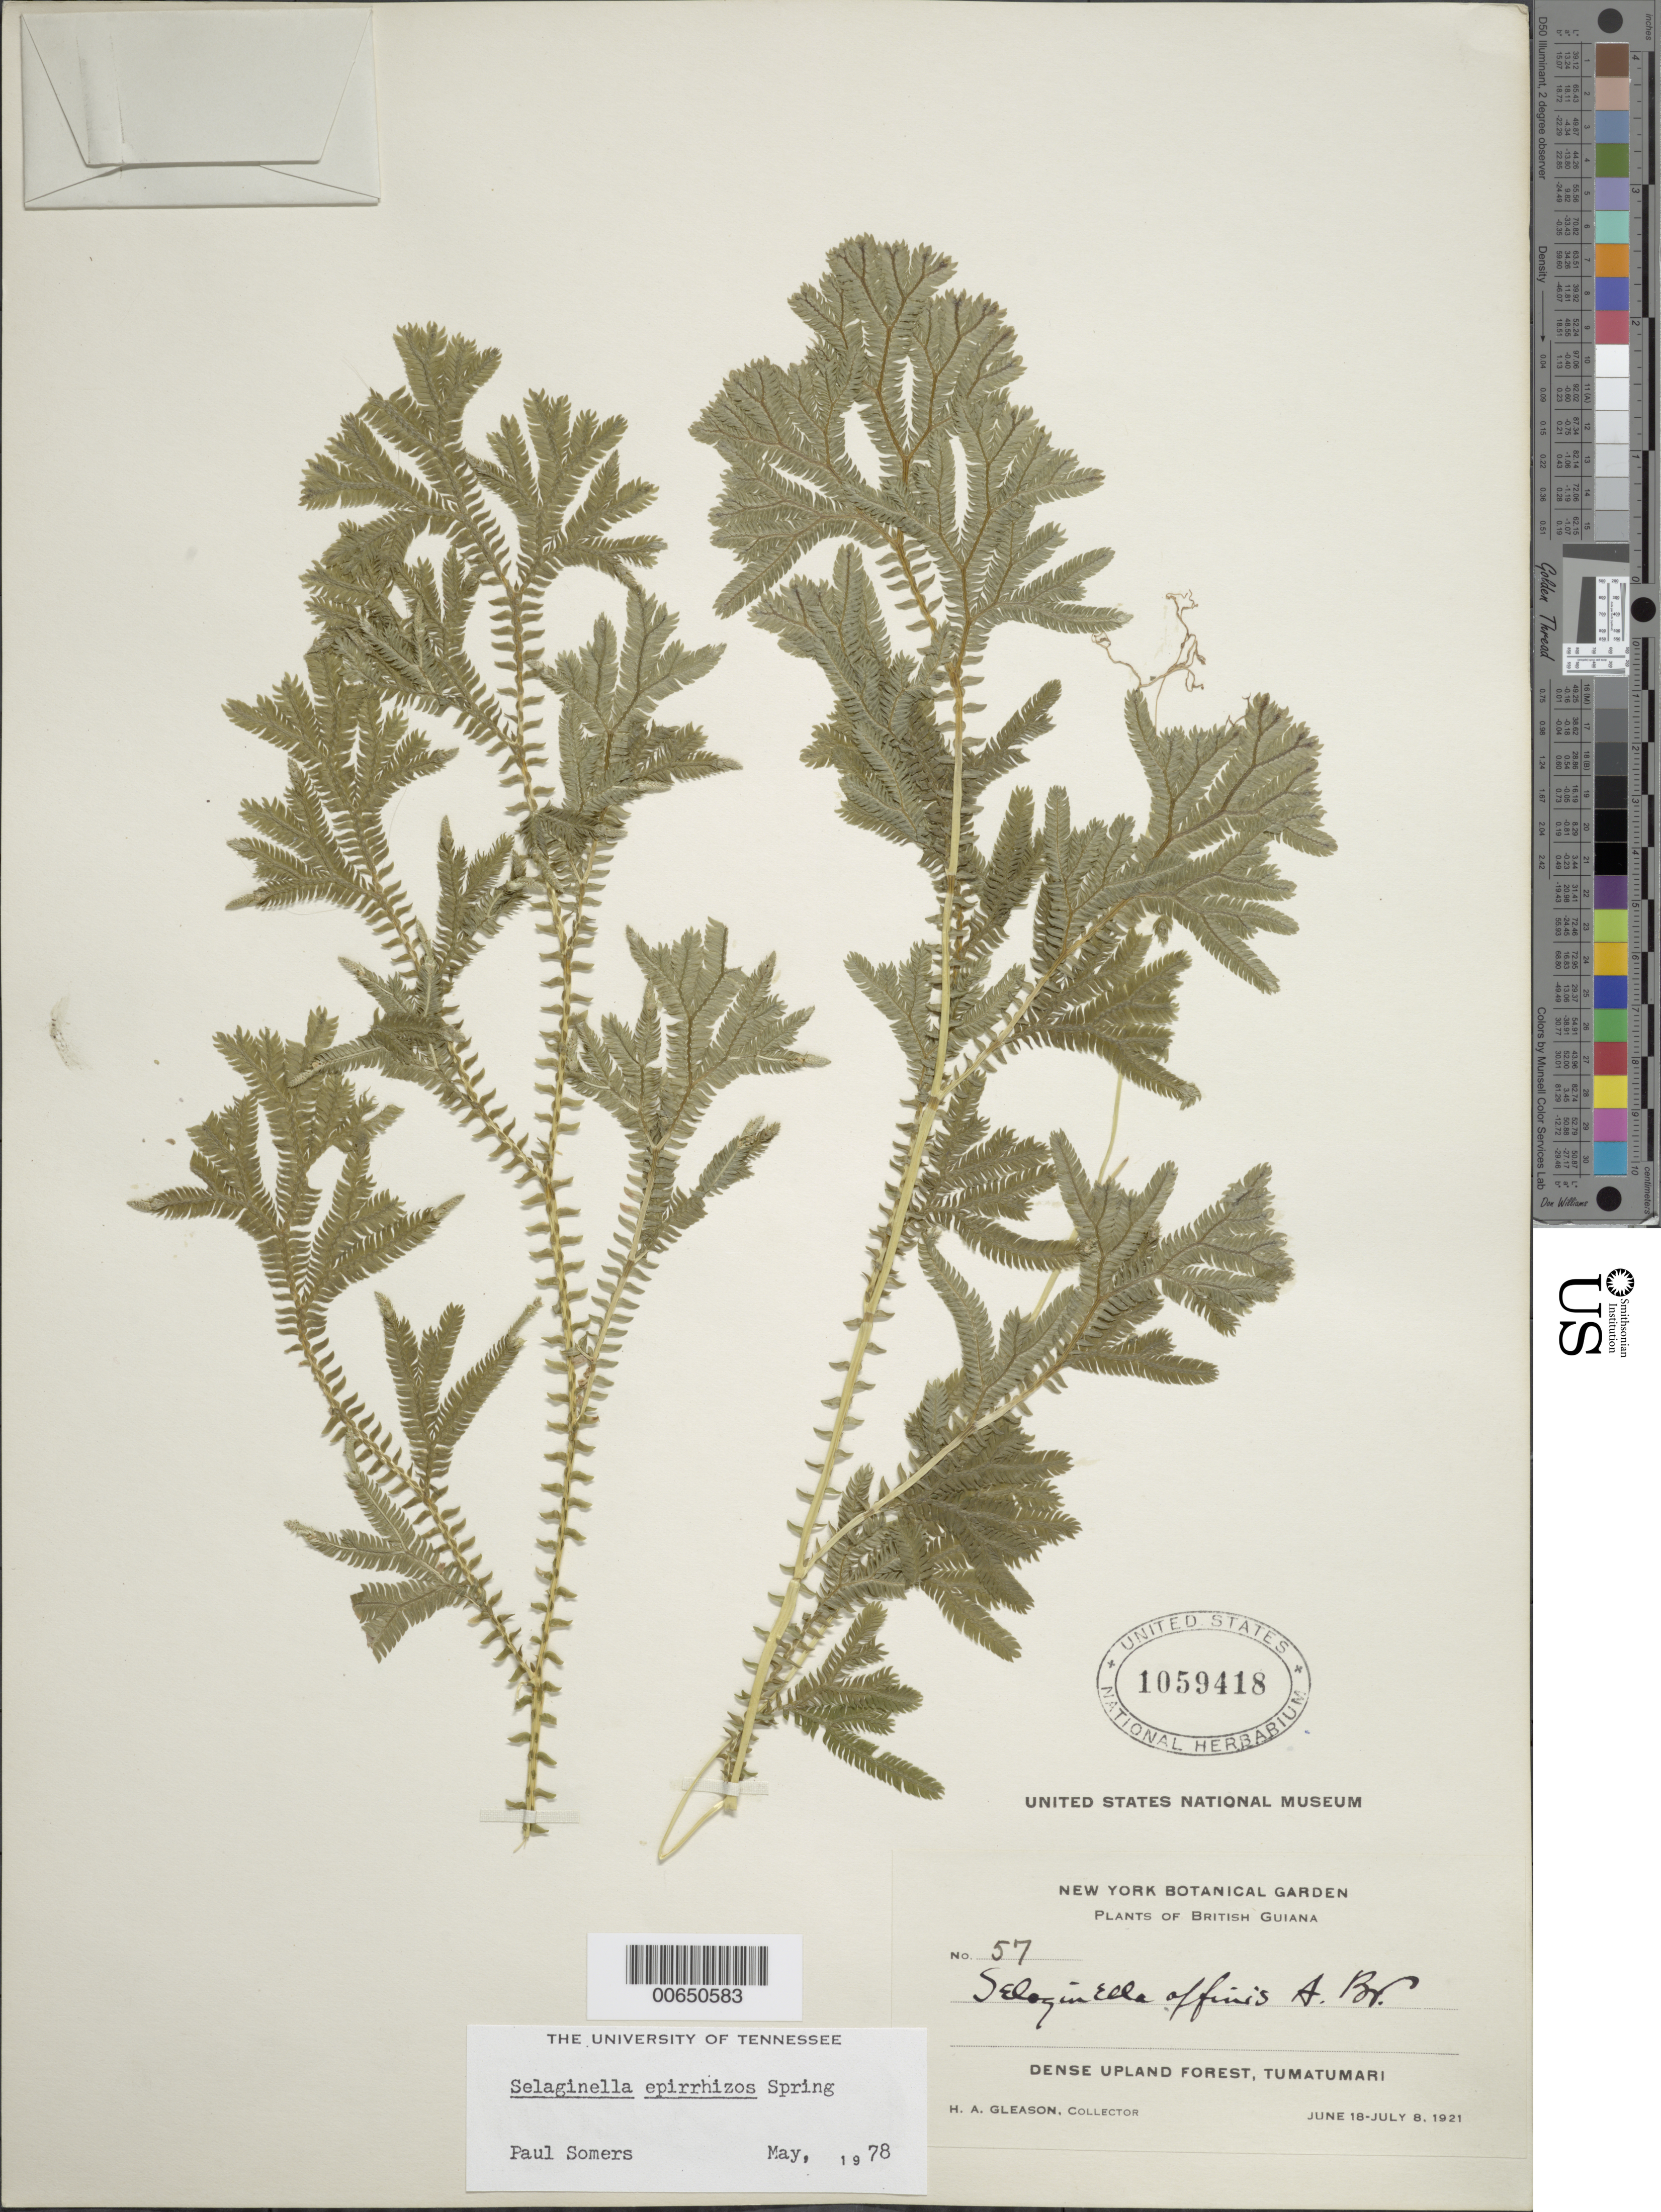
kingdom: Plantae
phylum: Tracheophyta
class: Lycopodiopsida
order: Selaginellales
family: Selaginellaceae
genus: Selaginella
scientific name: Selaginella epirrhizos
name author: Spring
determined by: Somers, P., (TENN), University of Tennessee Knoxville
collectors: H. A. Gleason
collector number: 57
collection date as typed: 18-Jun-21 to 8-Jul-21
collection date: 1921-06-18/1921-07-08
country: Guyana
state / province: Potaro-Siparuni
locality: Tumatumari Village, Potaro R.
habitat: Dense upland forest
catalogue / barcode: US 1059418